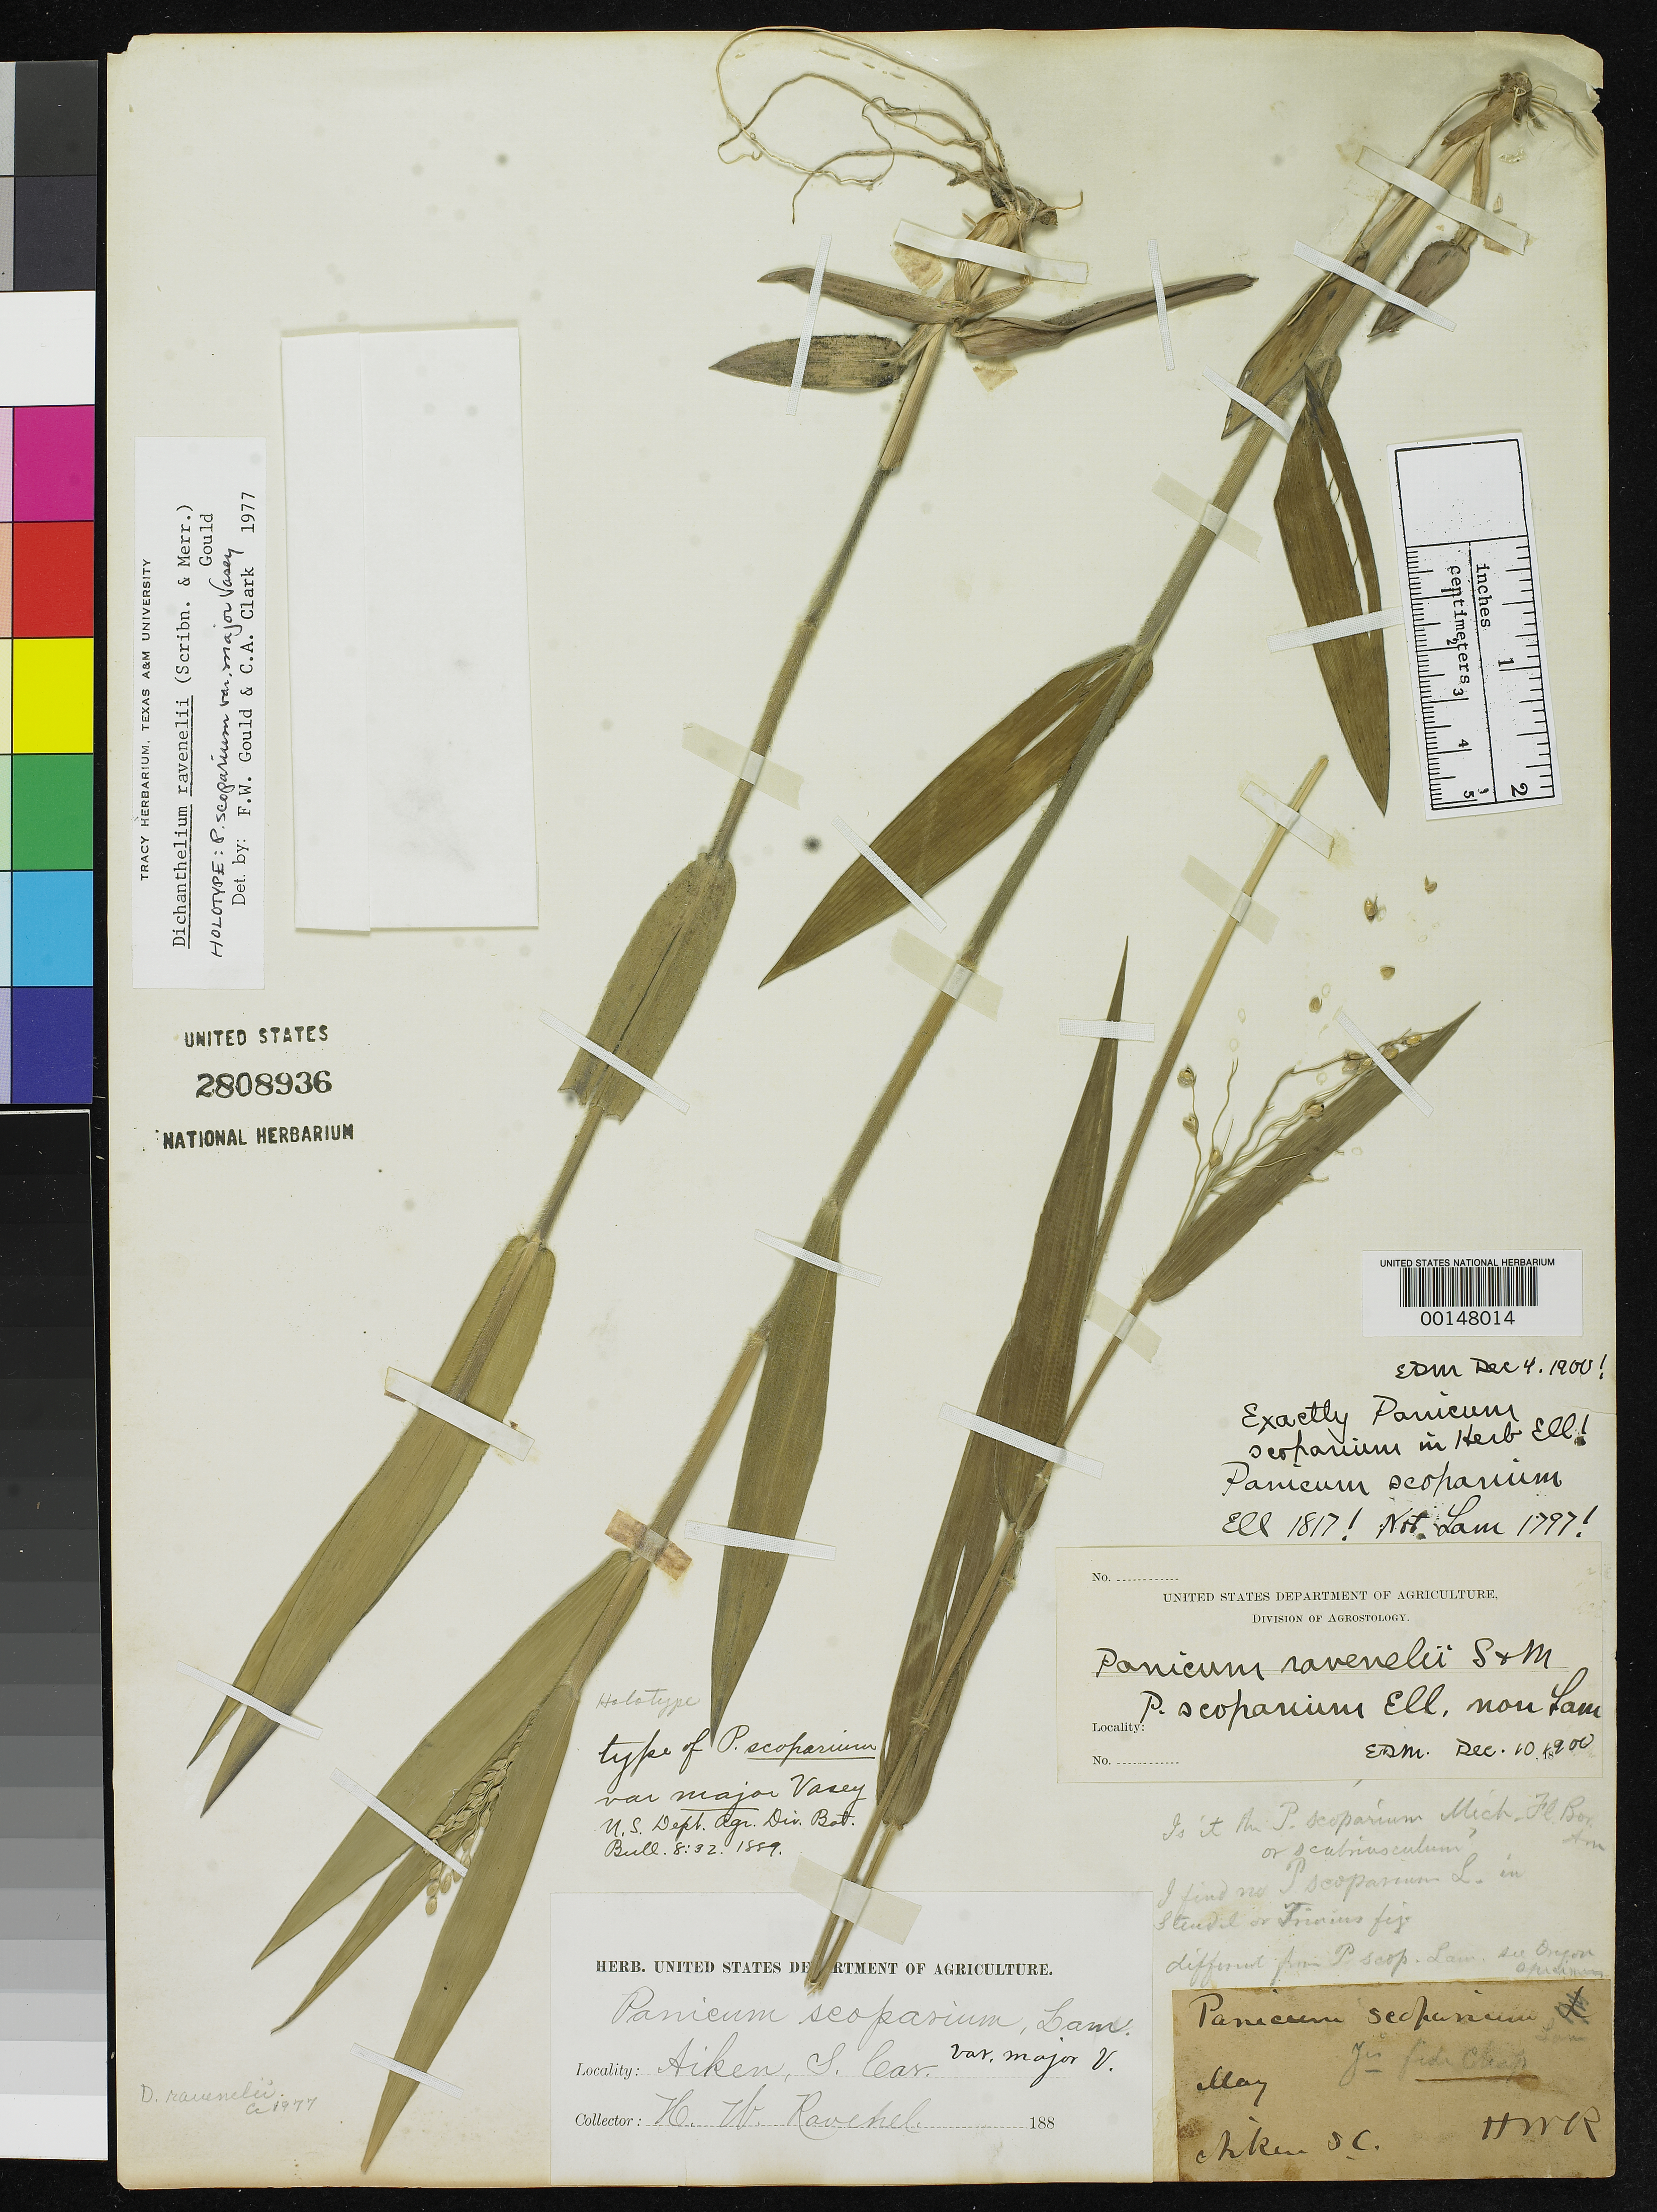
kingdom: Plantae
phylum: Tracheophyta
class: Liliopsida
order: Poales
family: Poaceae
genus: Panicum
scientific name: Panicum scoparium var. major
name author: Vasey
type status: Holotype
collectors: H. Ravenel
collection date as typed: May 188-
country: United States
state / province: South Carolina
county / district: Aiken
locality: Aiken.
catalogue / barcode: US 2808936